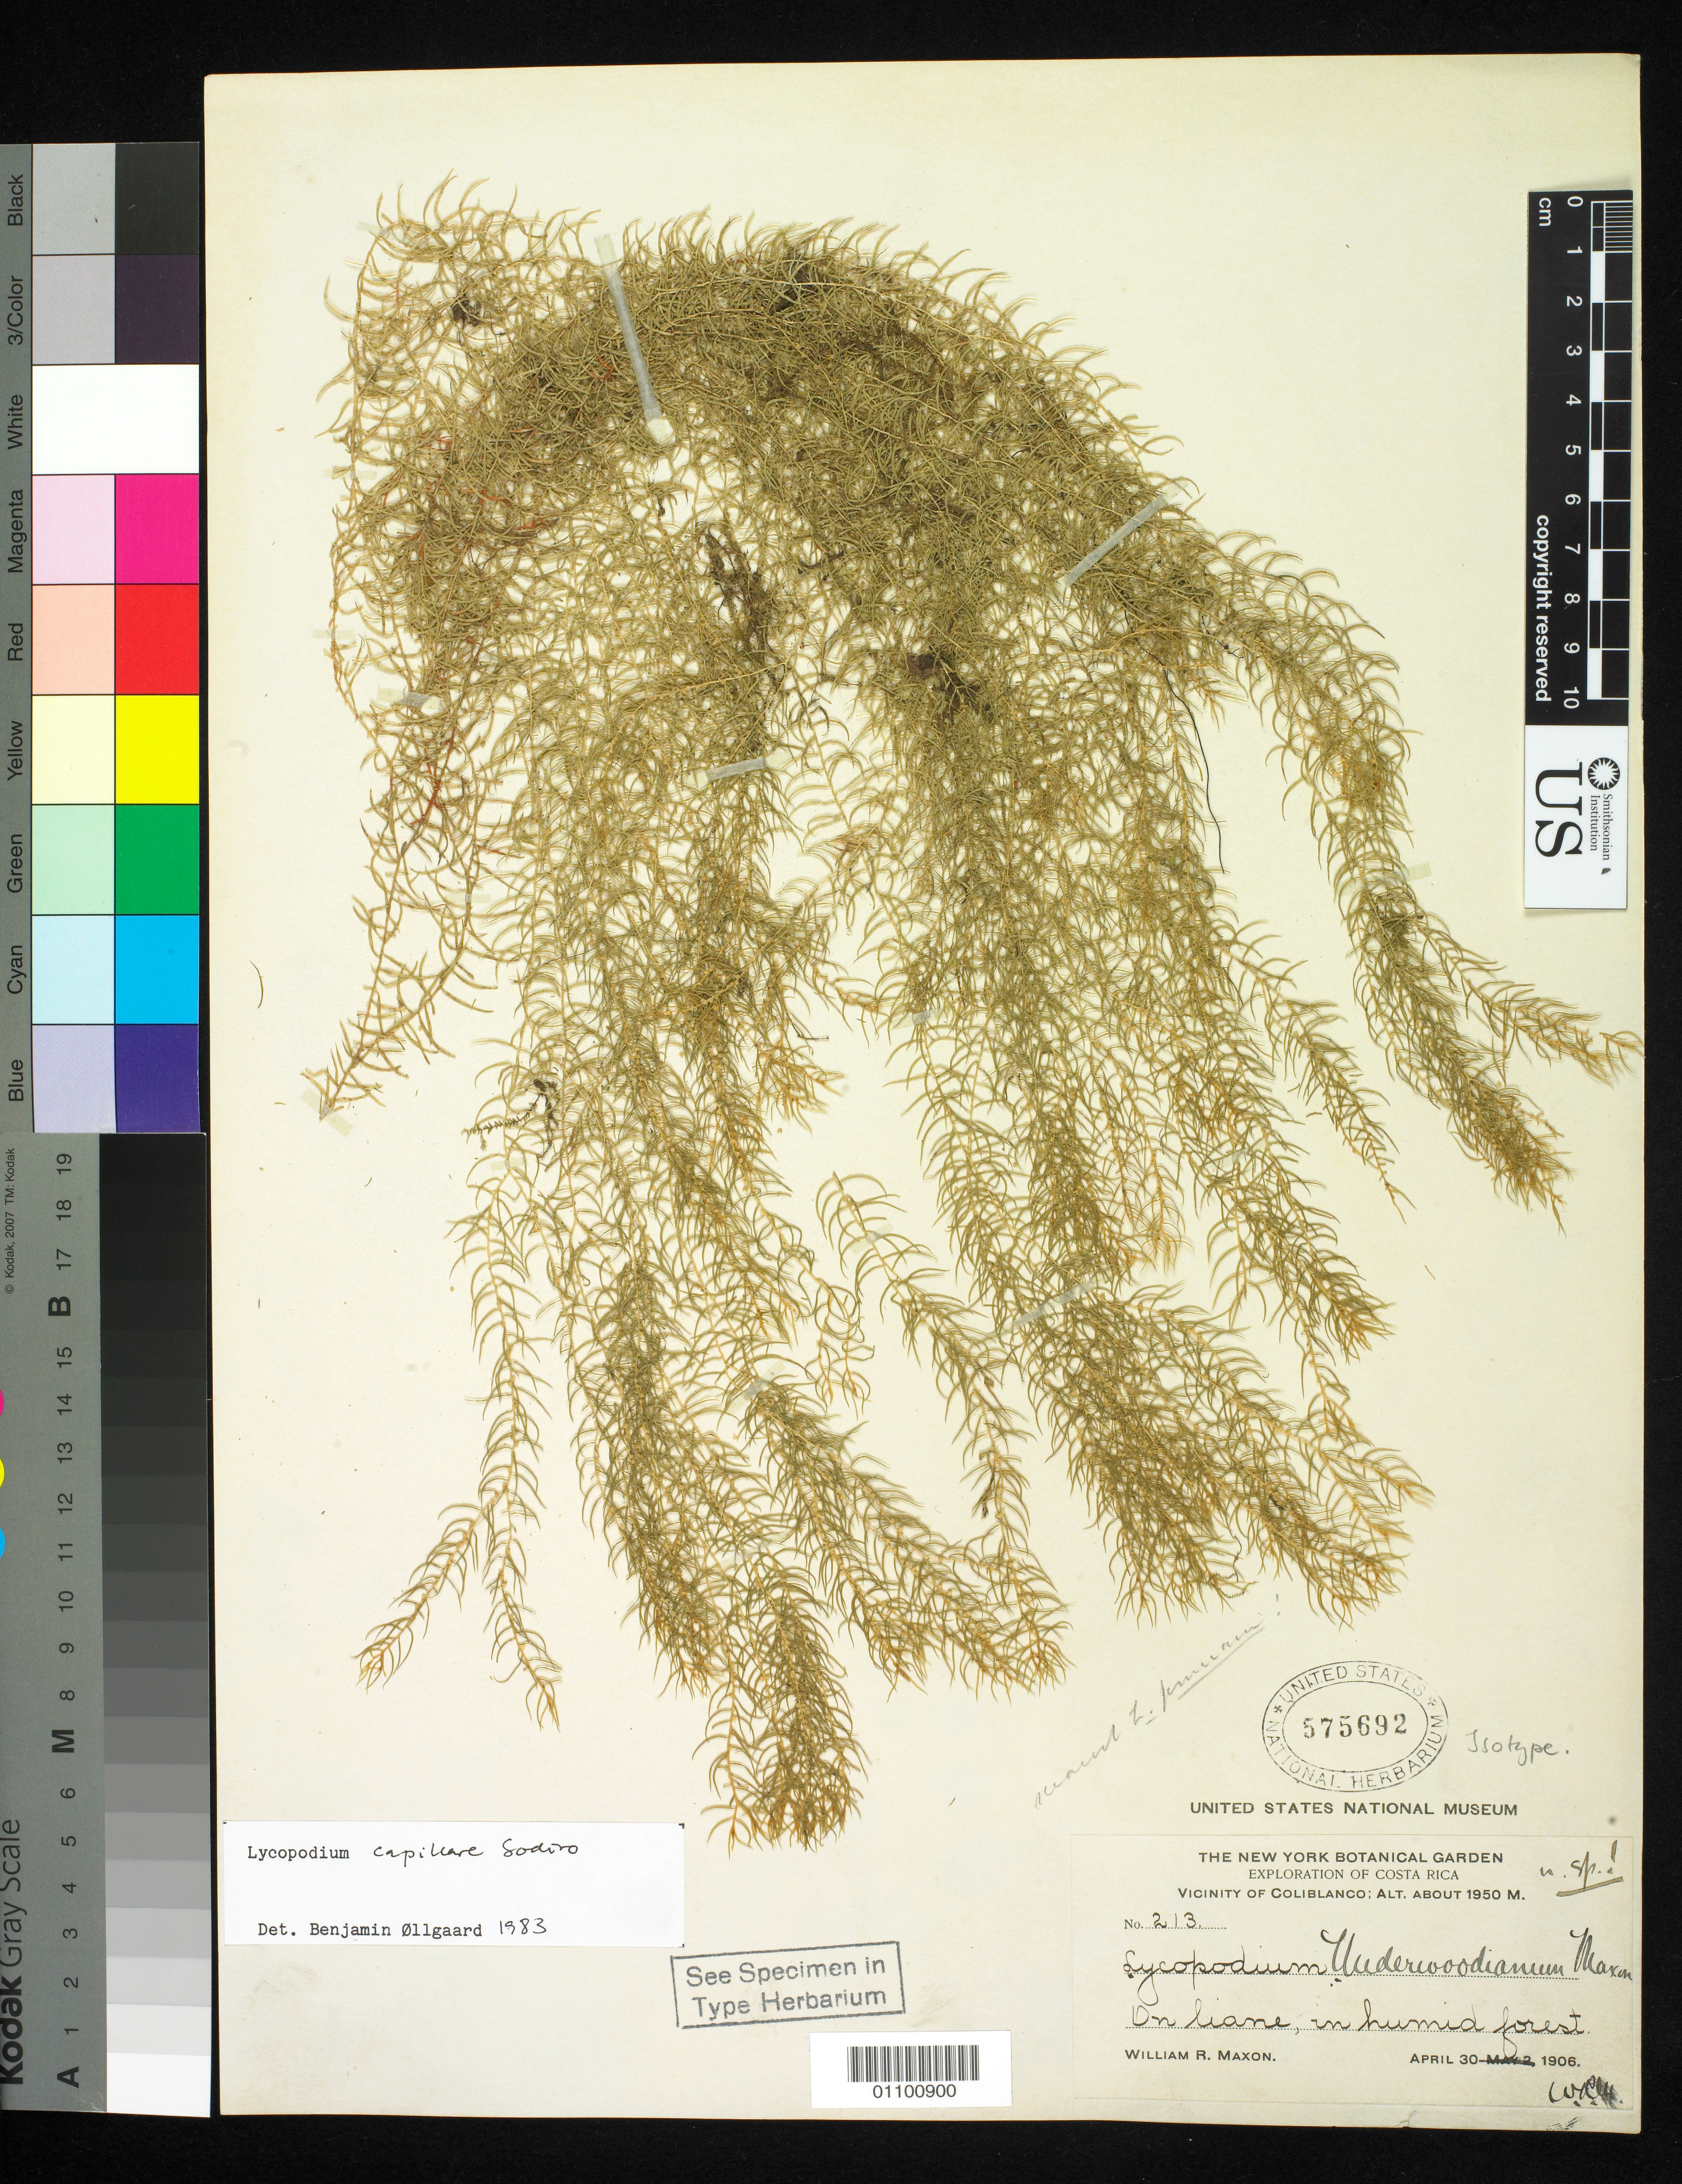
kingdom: Plantae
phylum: Tracheophyta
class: Lycopodiopsida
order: Lycopodiales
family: Lycopodiaceae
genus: Lycopodium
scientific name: Lycopodium underwoodianum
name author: Maxon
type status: Isotype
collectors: W. R. Maxon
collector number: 213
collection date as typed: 30 Apr 1906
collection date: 1906-04-30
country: Costa Rica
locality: Vicinity of Coliblanca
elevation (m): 1950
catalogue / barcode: US 575692